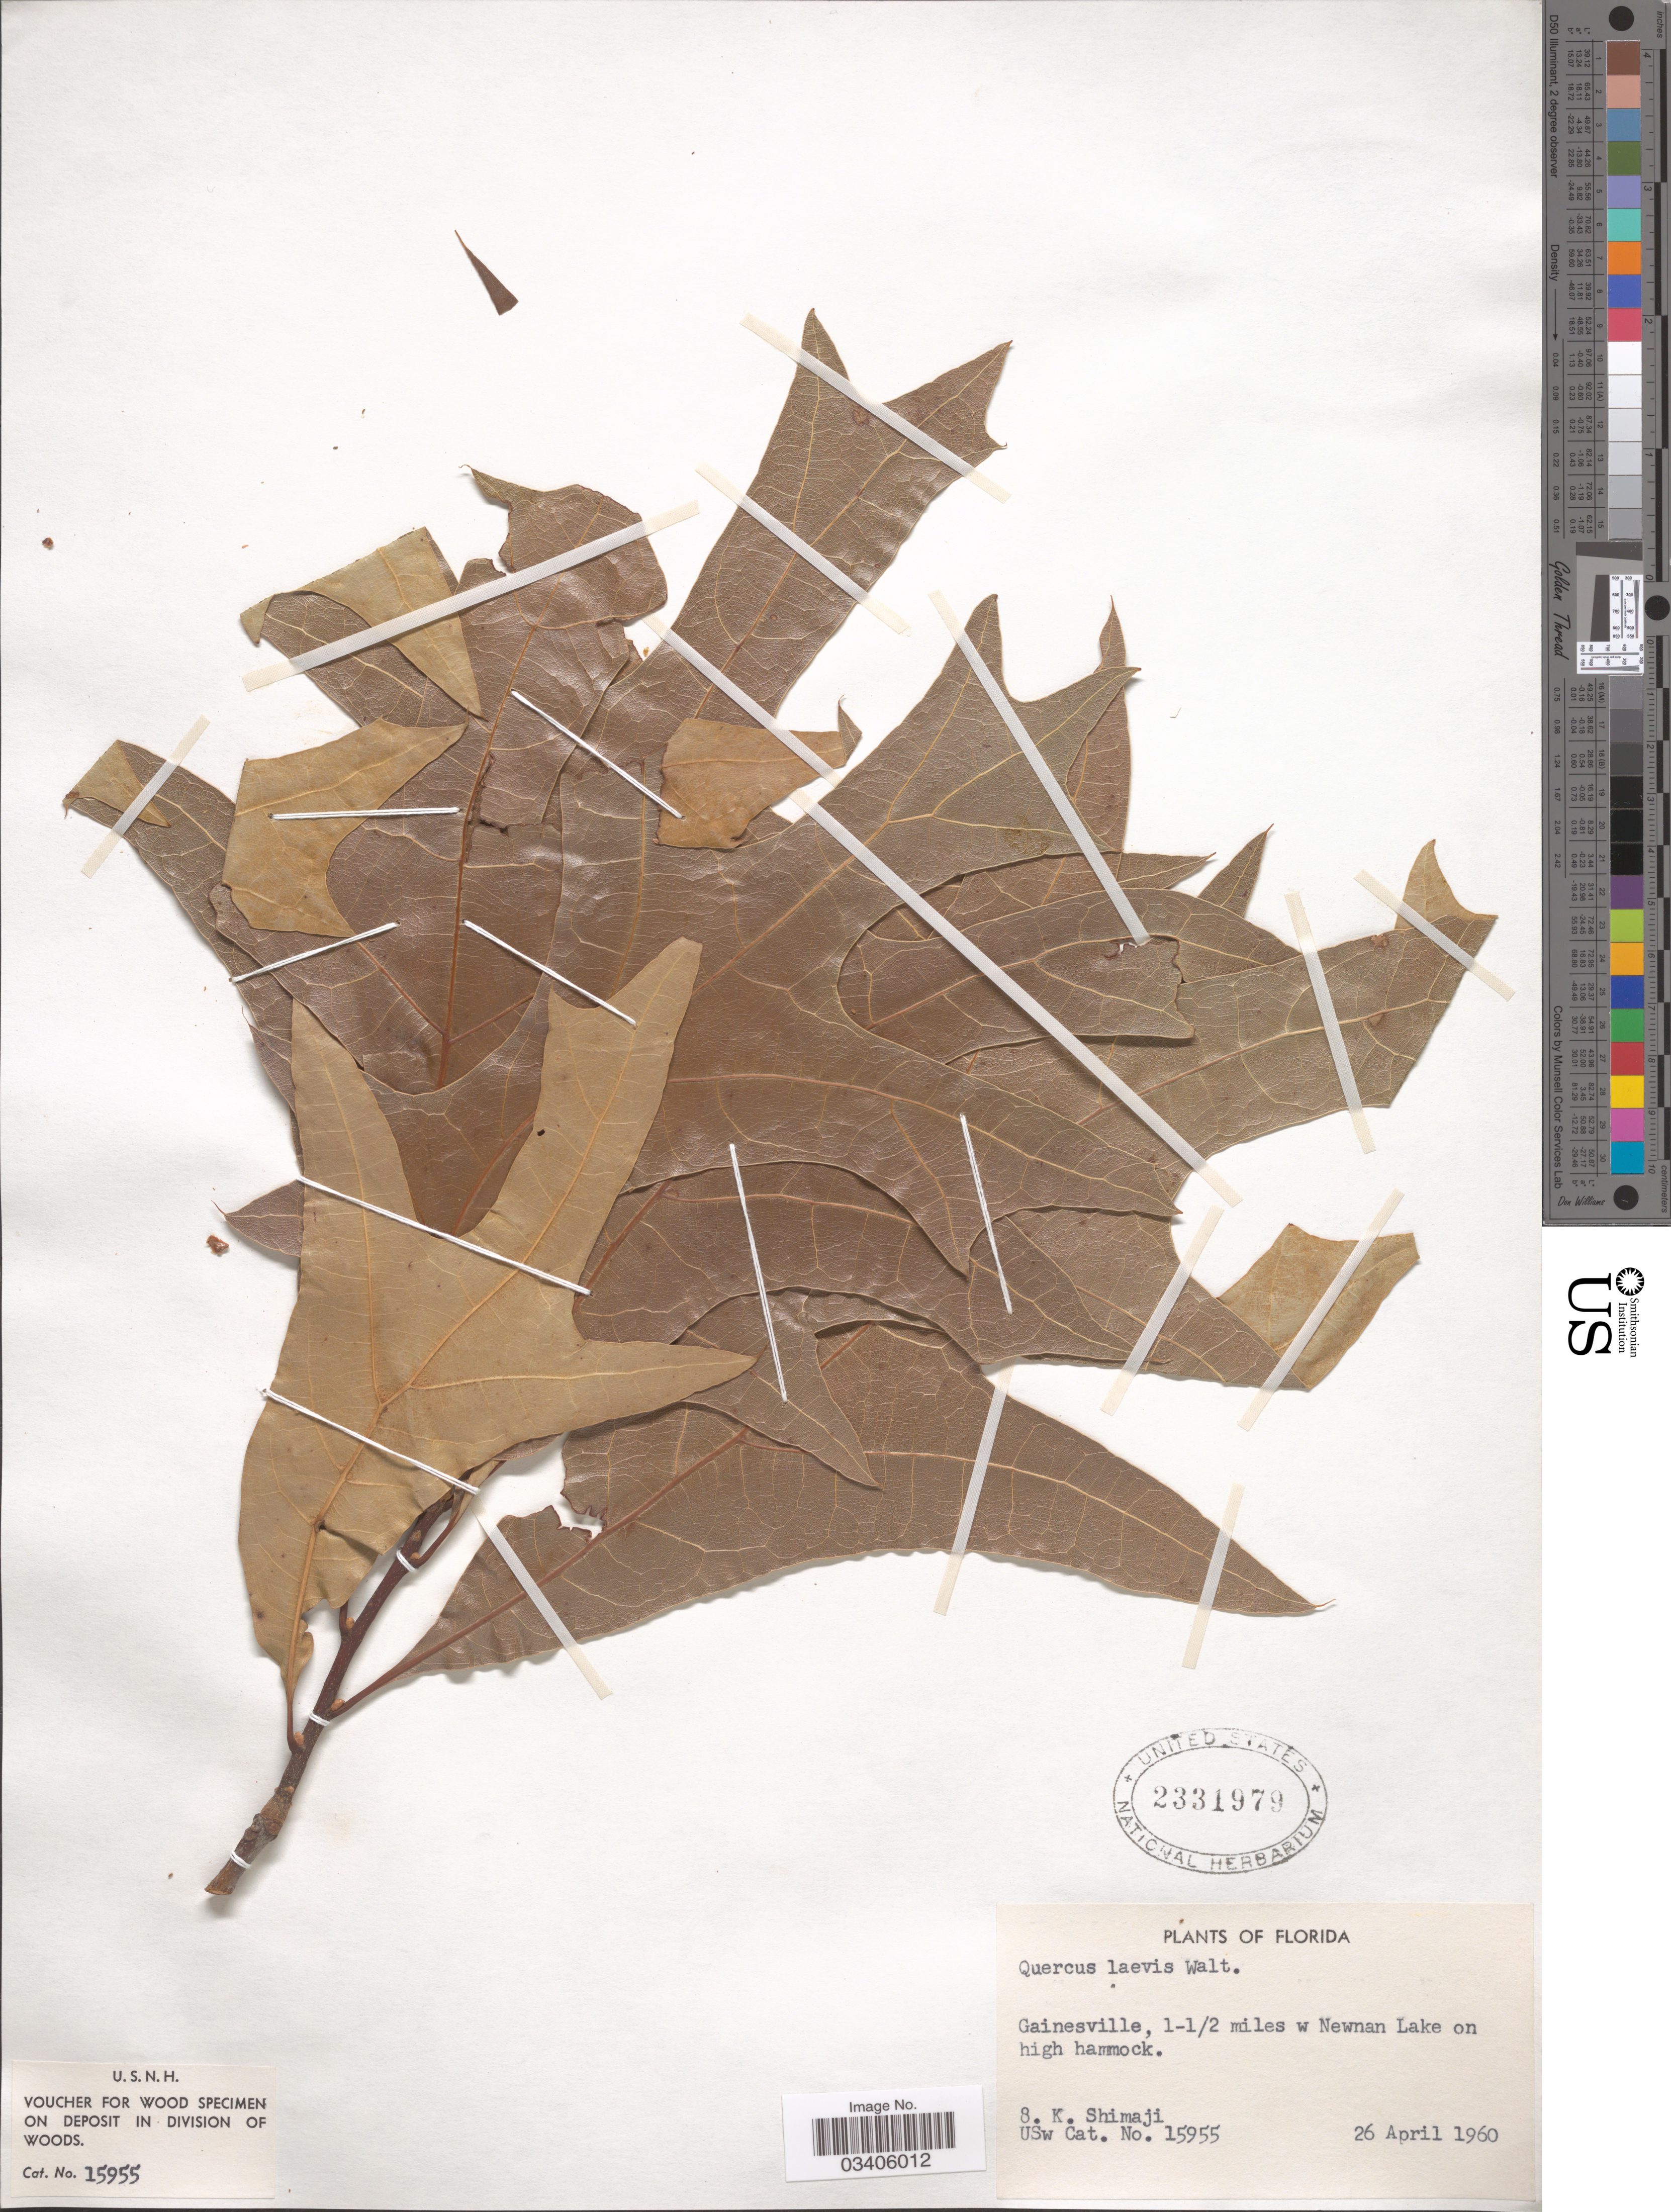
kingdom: Plantae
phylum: Tracheophyta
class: Magnoliopsida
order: Fagales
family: Fagaceae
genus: Quercus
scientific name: Quercus laevis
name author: Walter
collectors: K. Shimaji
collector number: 8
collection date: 1960-04-26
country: United States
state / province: Florida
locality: Gainesville, 1-½ miles w Newman Lake on high hammock.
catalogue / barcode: US 2331979